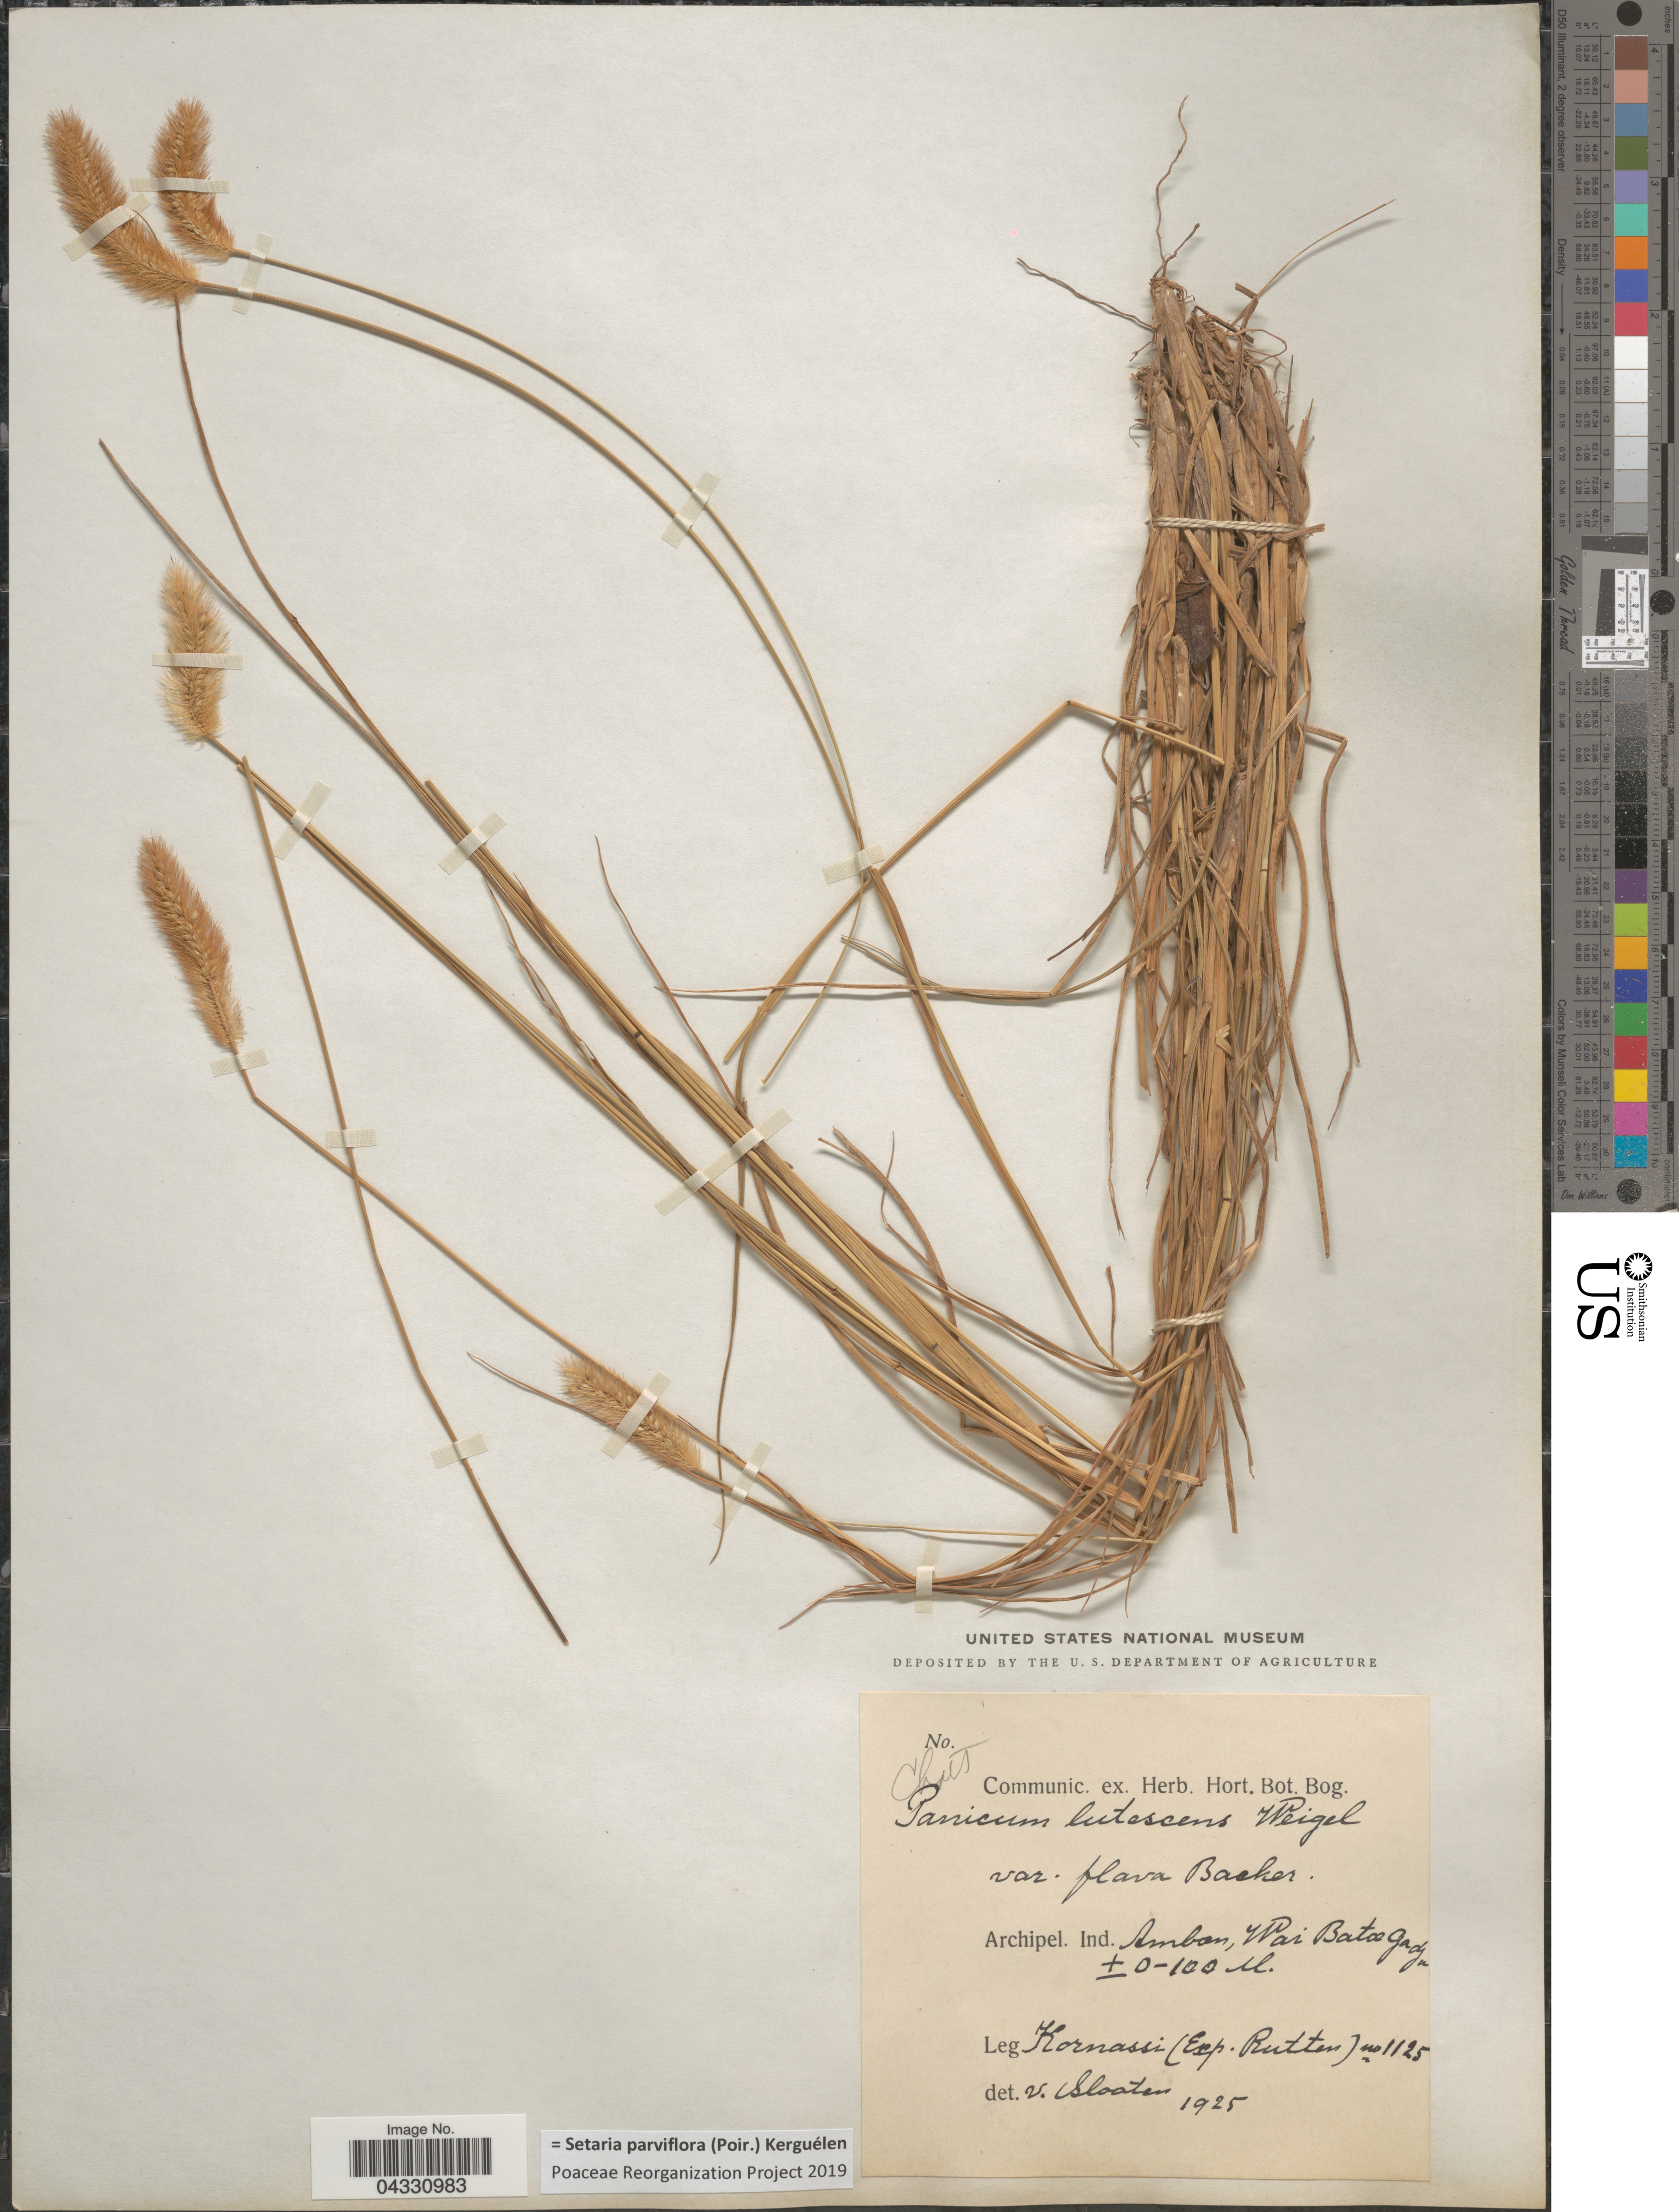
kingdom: Plantae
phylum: Tracheophyta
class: Liliopsida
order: Poales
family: Poaceae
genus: Setaria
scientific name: Setaria parviflora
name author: (Poir.) Kerguélen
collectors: Kornassi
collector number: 1125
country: Indonesia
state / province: Maluku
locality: Archipel. Ind. Ambon, Wai Bata [interpreted] Gadja. (Exp. Rutten).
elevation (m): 0